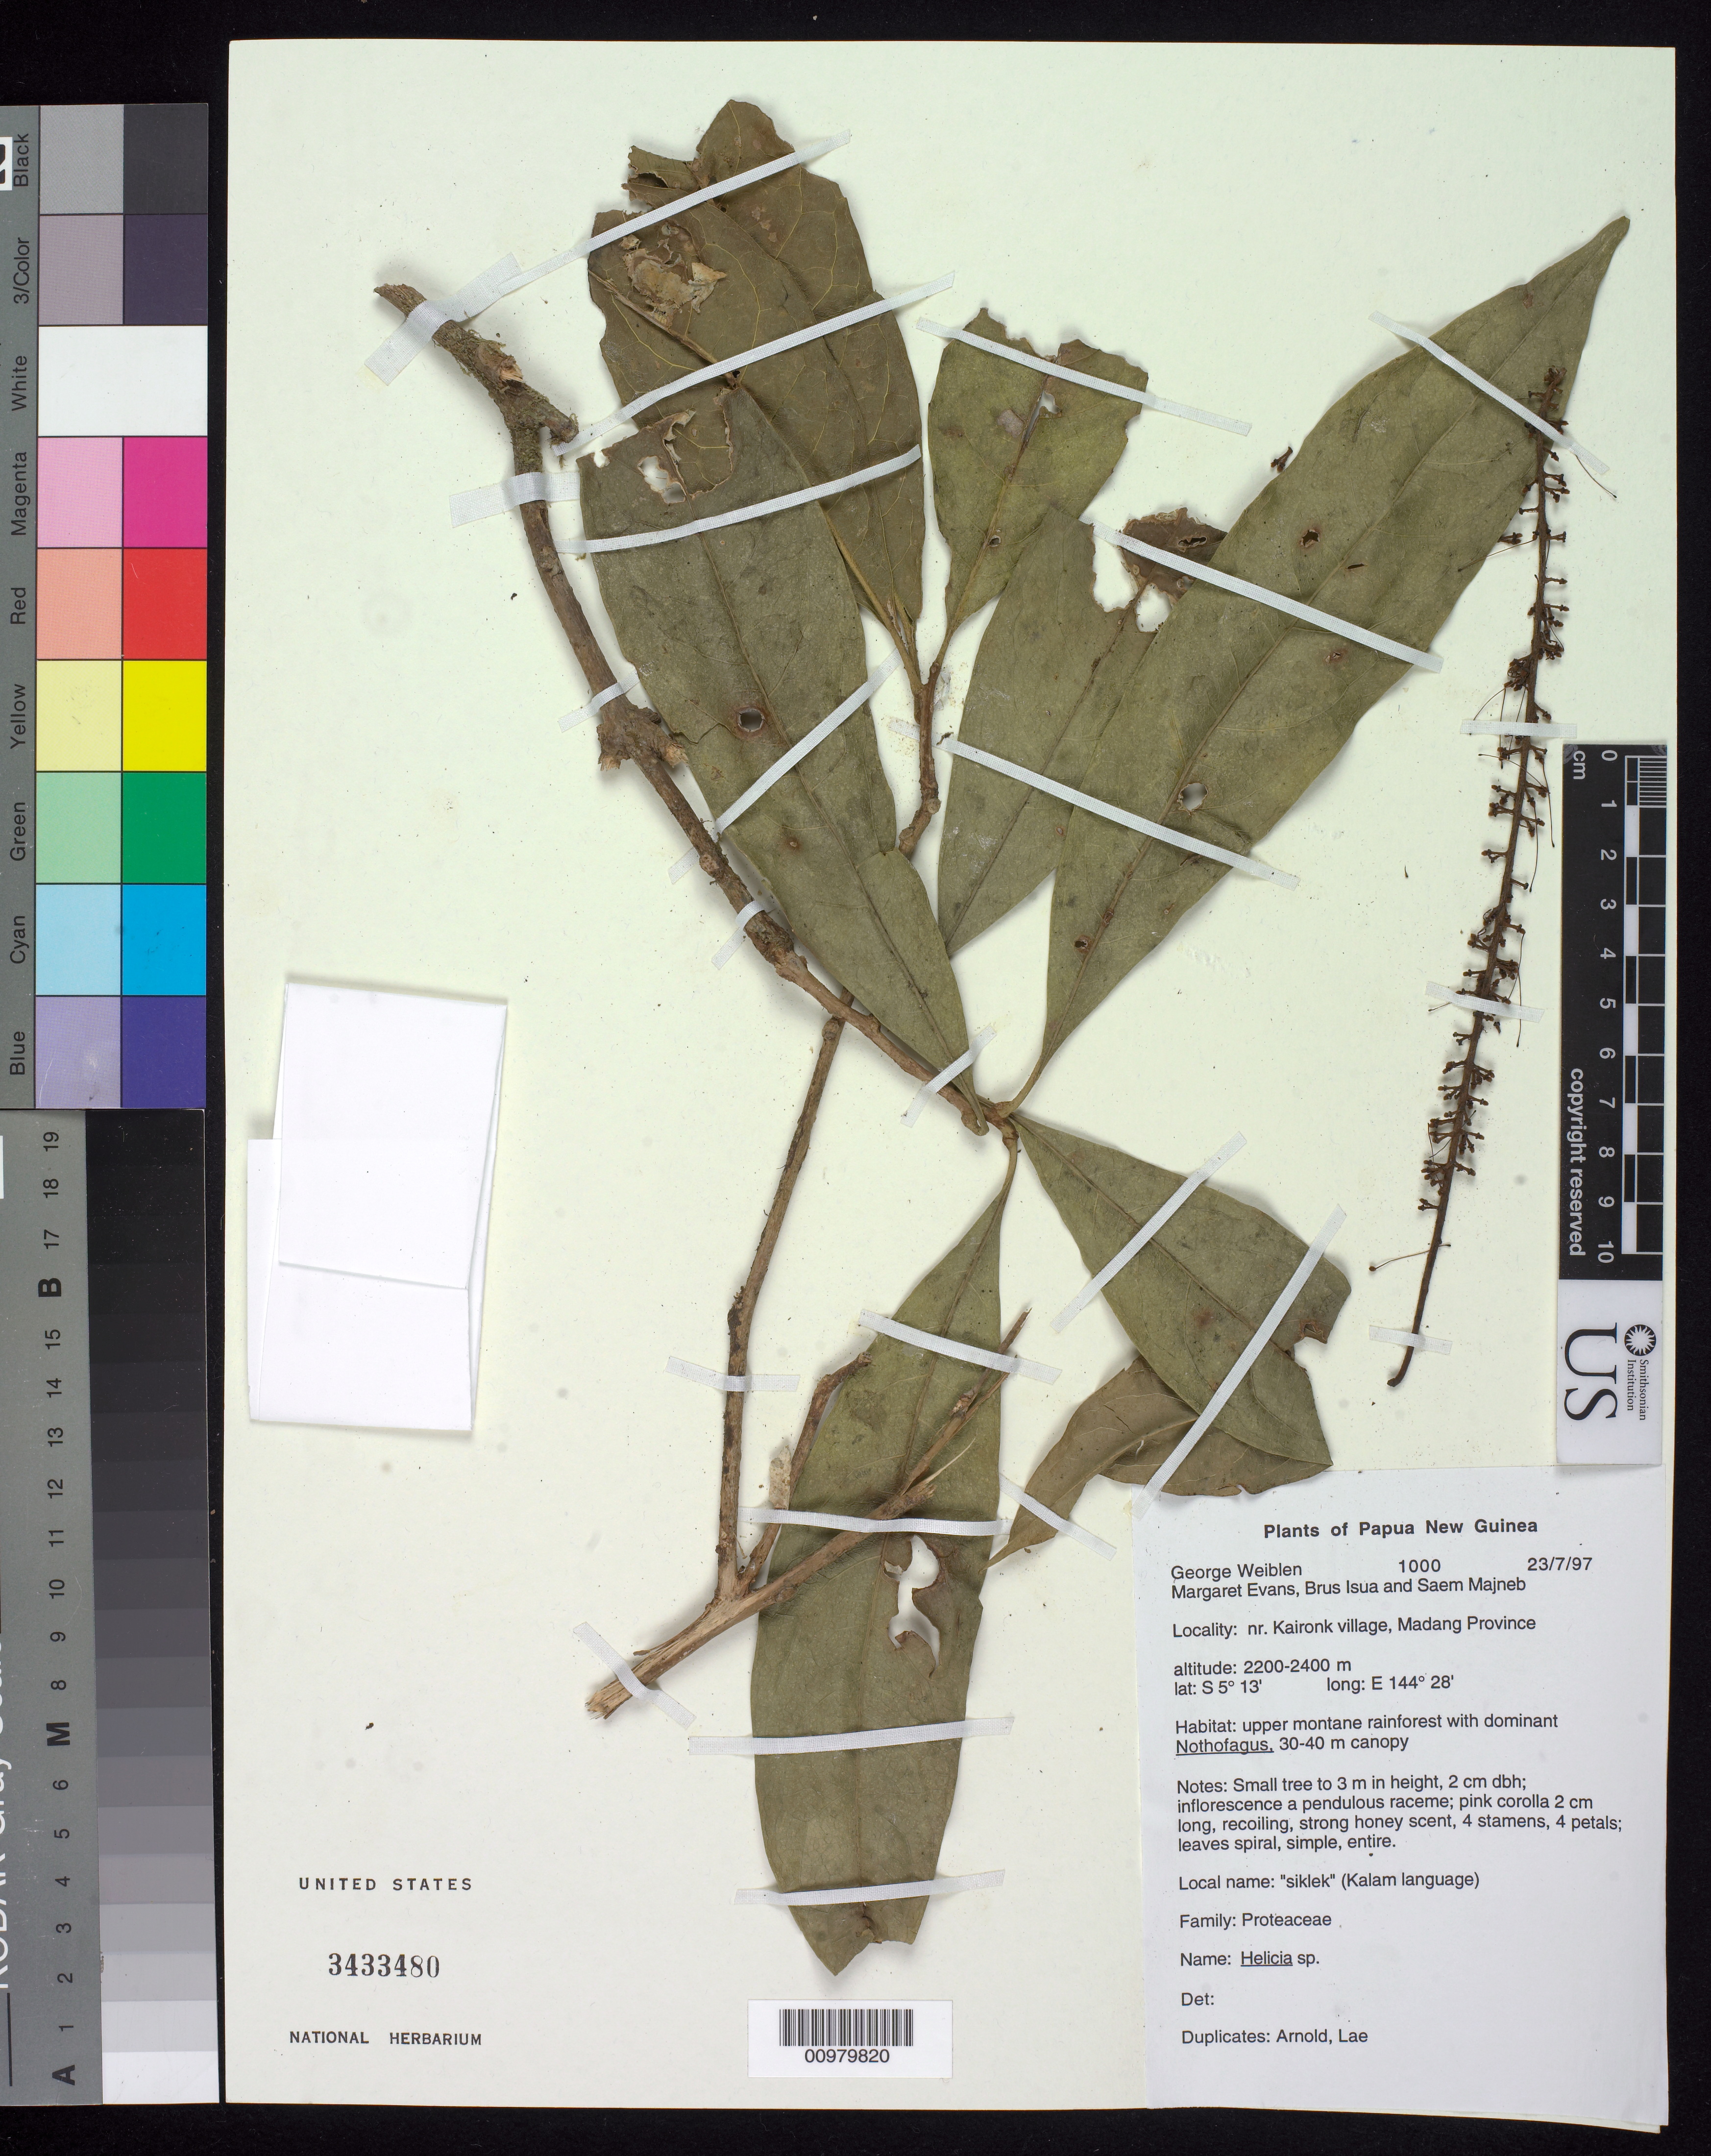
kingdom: Plantae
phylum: Tracheophyta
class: Magnoliopsida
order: Proteales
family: Proteaceae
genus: Helicia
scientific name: Helicia sp.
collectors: G. D. Weiblen, Marg. Evans, B. Isua & S. Majneb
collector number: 1000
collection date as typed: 23 Jul 1997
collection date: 1997-07-23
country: Papua New Guinea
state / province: Madang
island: New Guinea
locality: Papua-New Guinea, Madang Province,Kaironk Village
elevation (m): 2200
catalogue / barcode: US 3433480